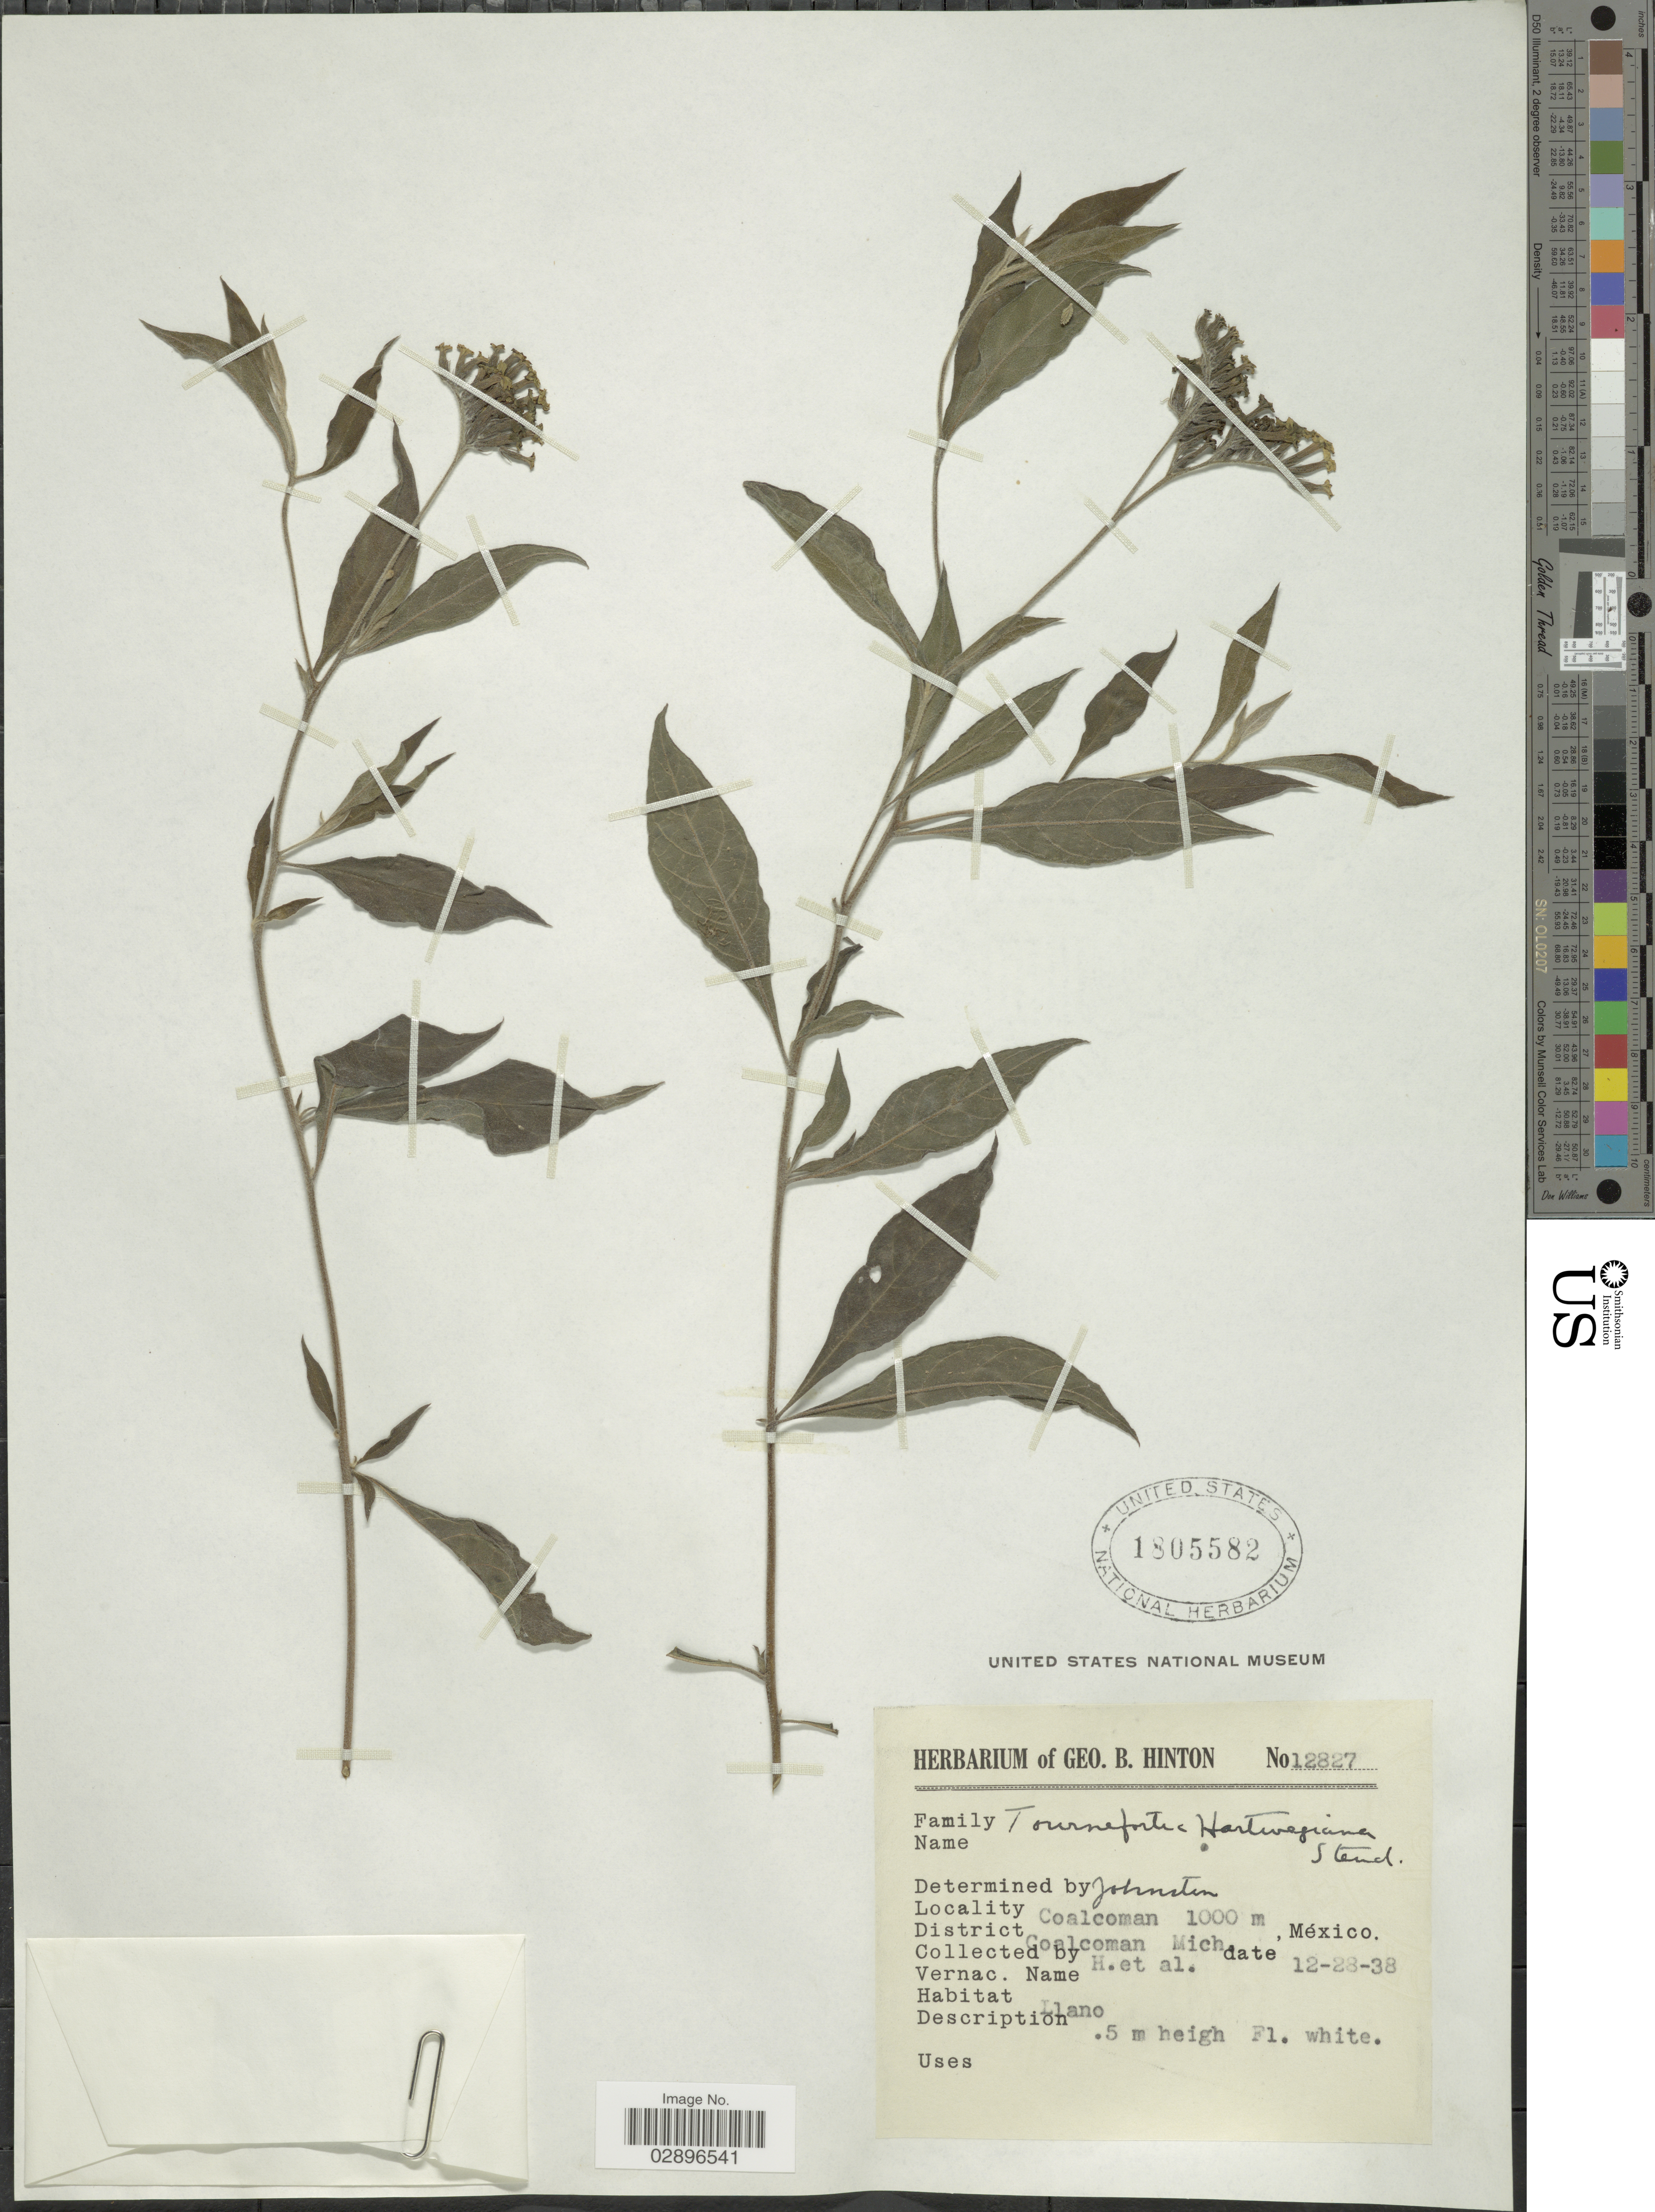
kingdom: Plantae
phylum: Tracheophyta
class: Magnoliopsida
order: Boraginales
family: Heliotropiaceae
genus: Tournefortia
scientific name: Tournefortia hartwegiana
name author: Steud.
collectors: G. B. Hinton & et al.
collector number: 12827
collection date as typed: Transcribed d/m/y: 28/12/38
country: Mexico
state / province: Michoacán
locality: Coalcoman, District Coalcoman.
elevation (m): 1000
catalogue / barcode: US 1805582